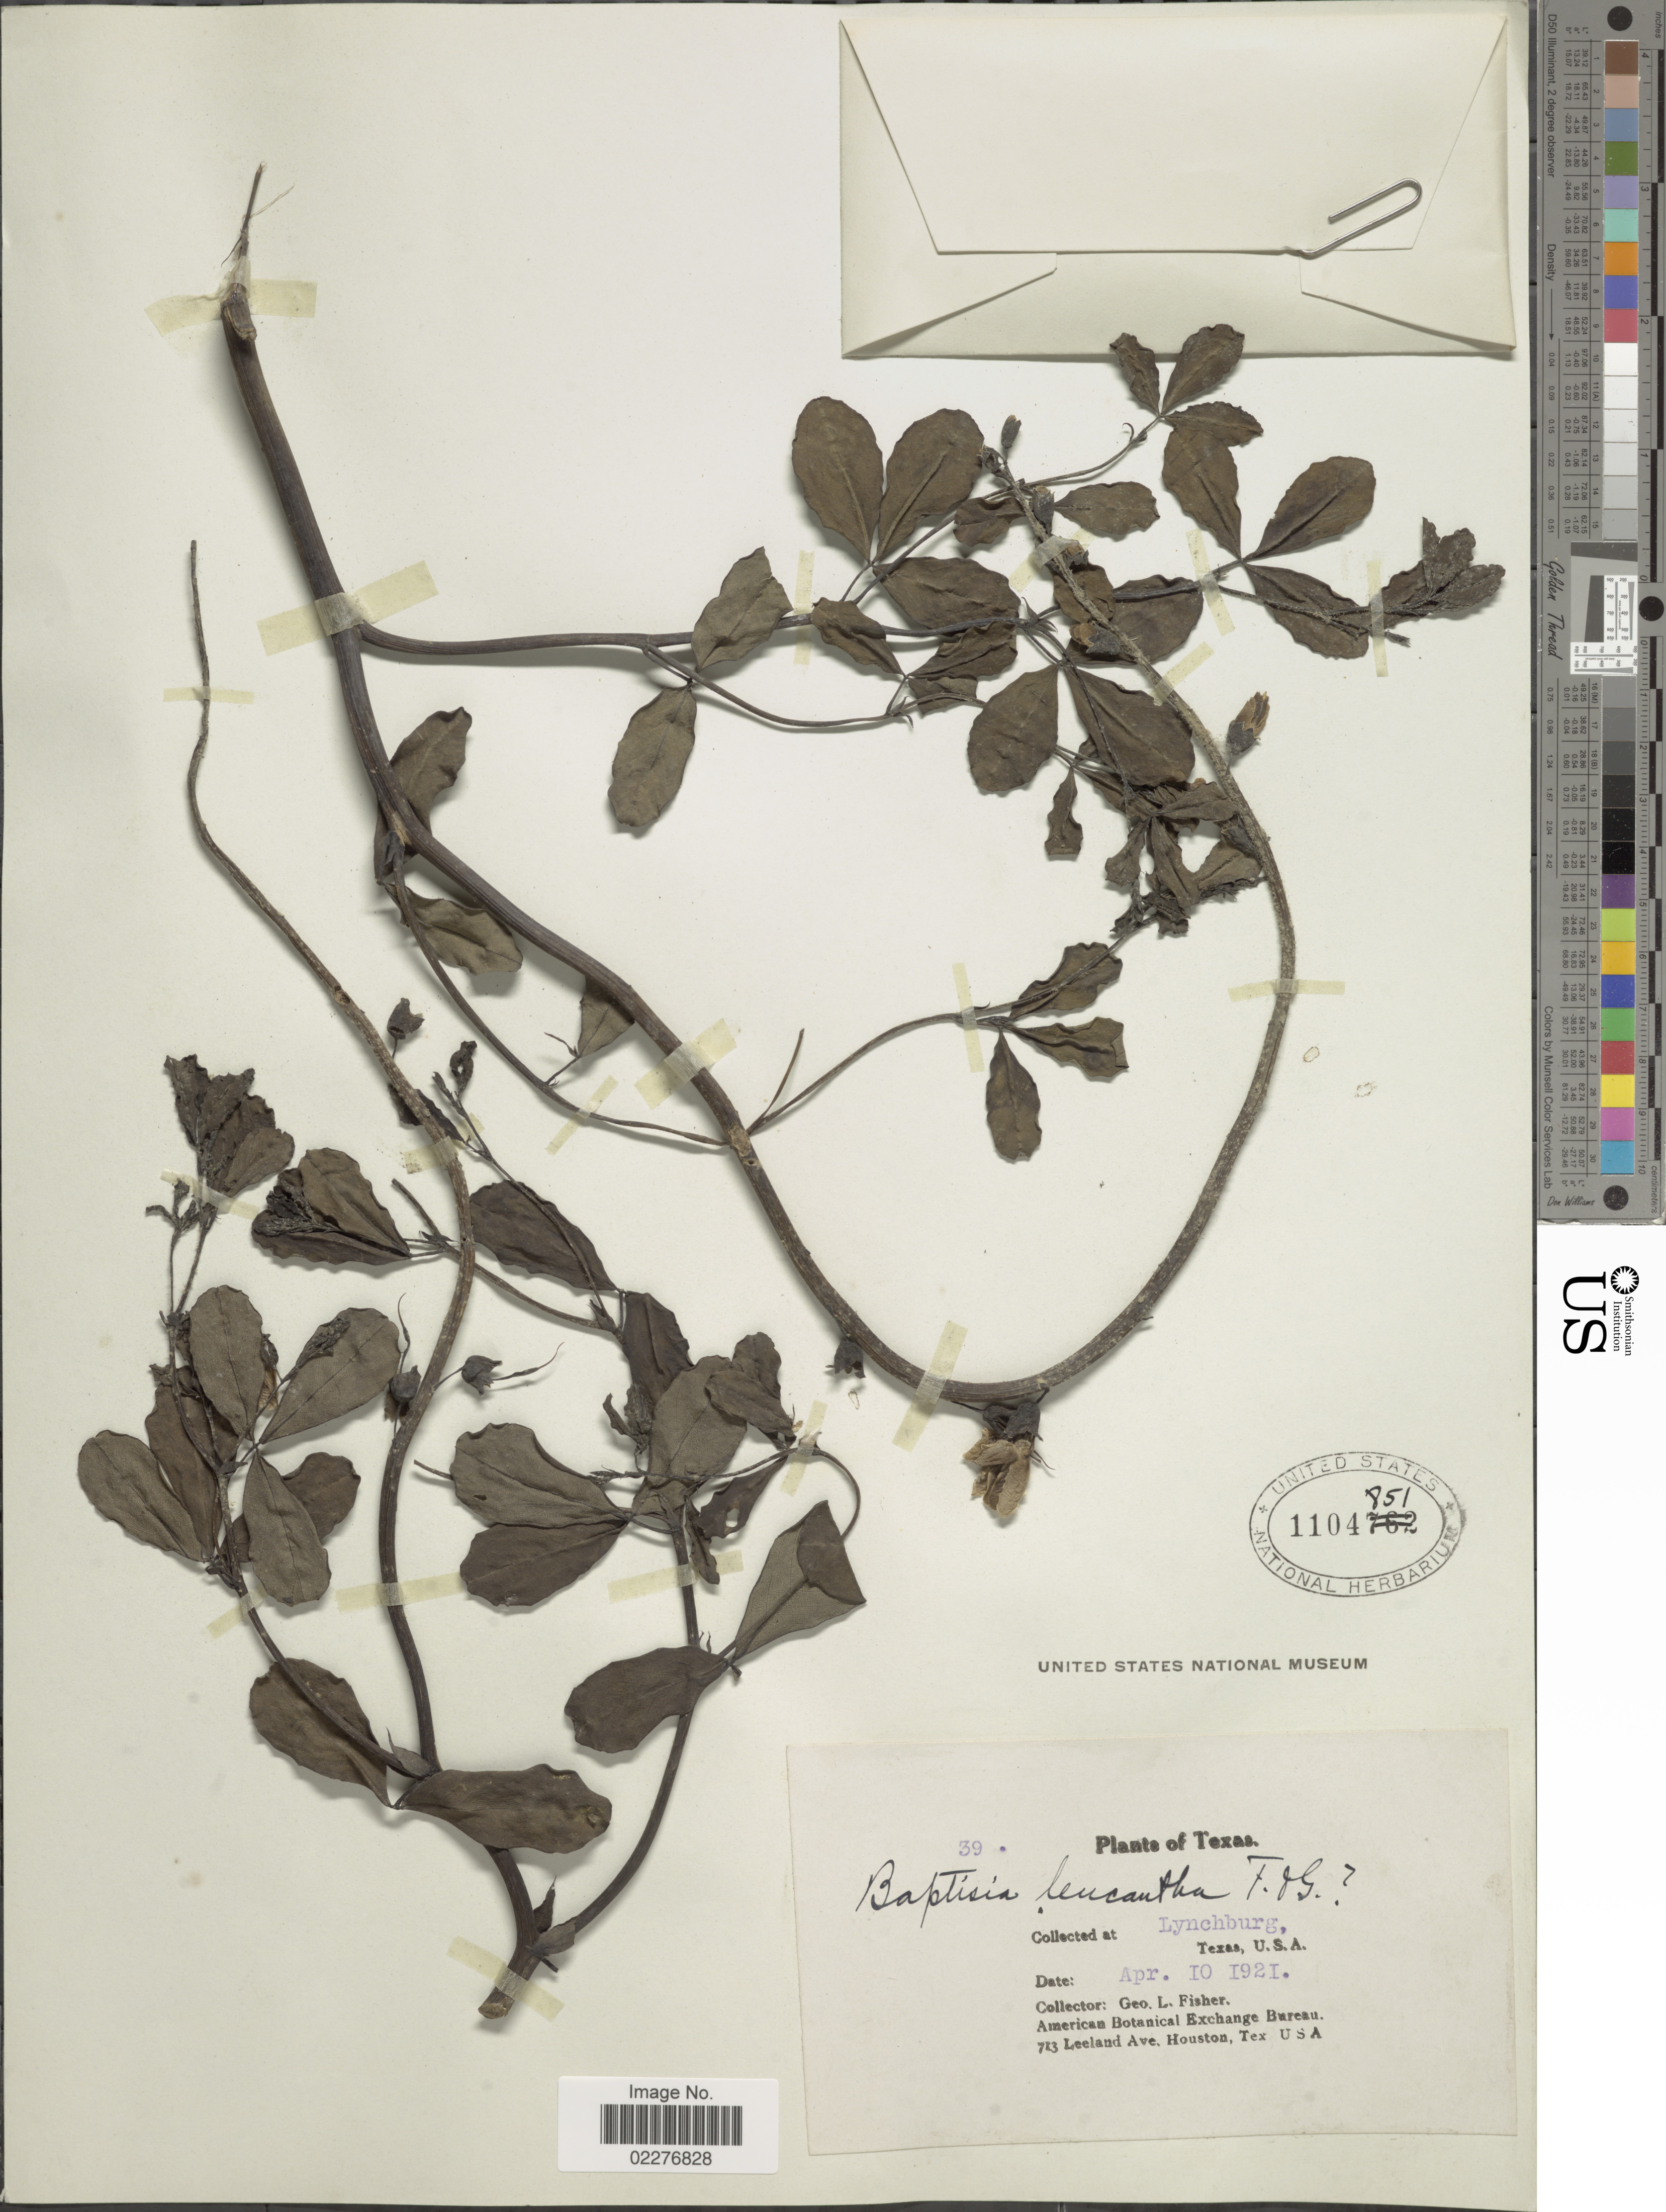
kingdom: Plantae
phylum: Tracheophyta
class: Magnoliopsida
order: Fabales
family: Fabaceae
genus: Baptisia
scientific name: Baptisia leucantha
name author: Torr. & A. Gray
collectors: G. L. Fisher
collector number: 39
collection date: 1921-04-10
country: United States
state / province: Texas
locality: Lynchburg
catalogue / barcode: US 1104851